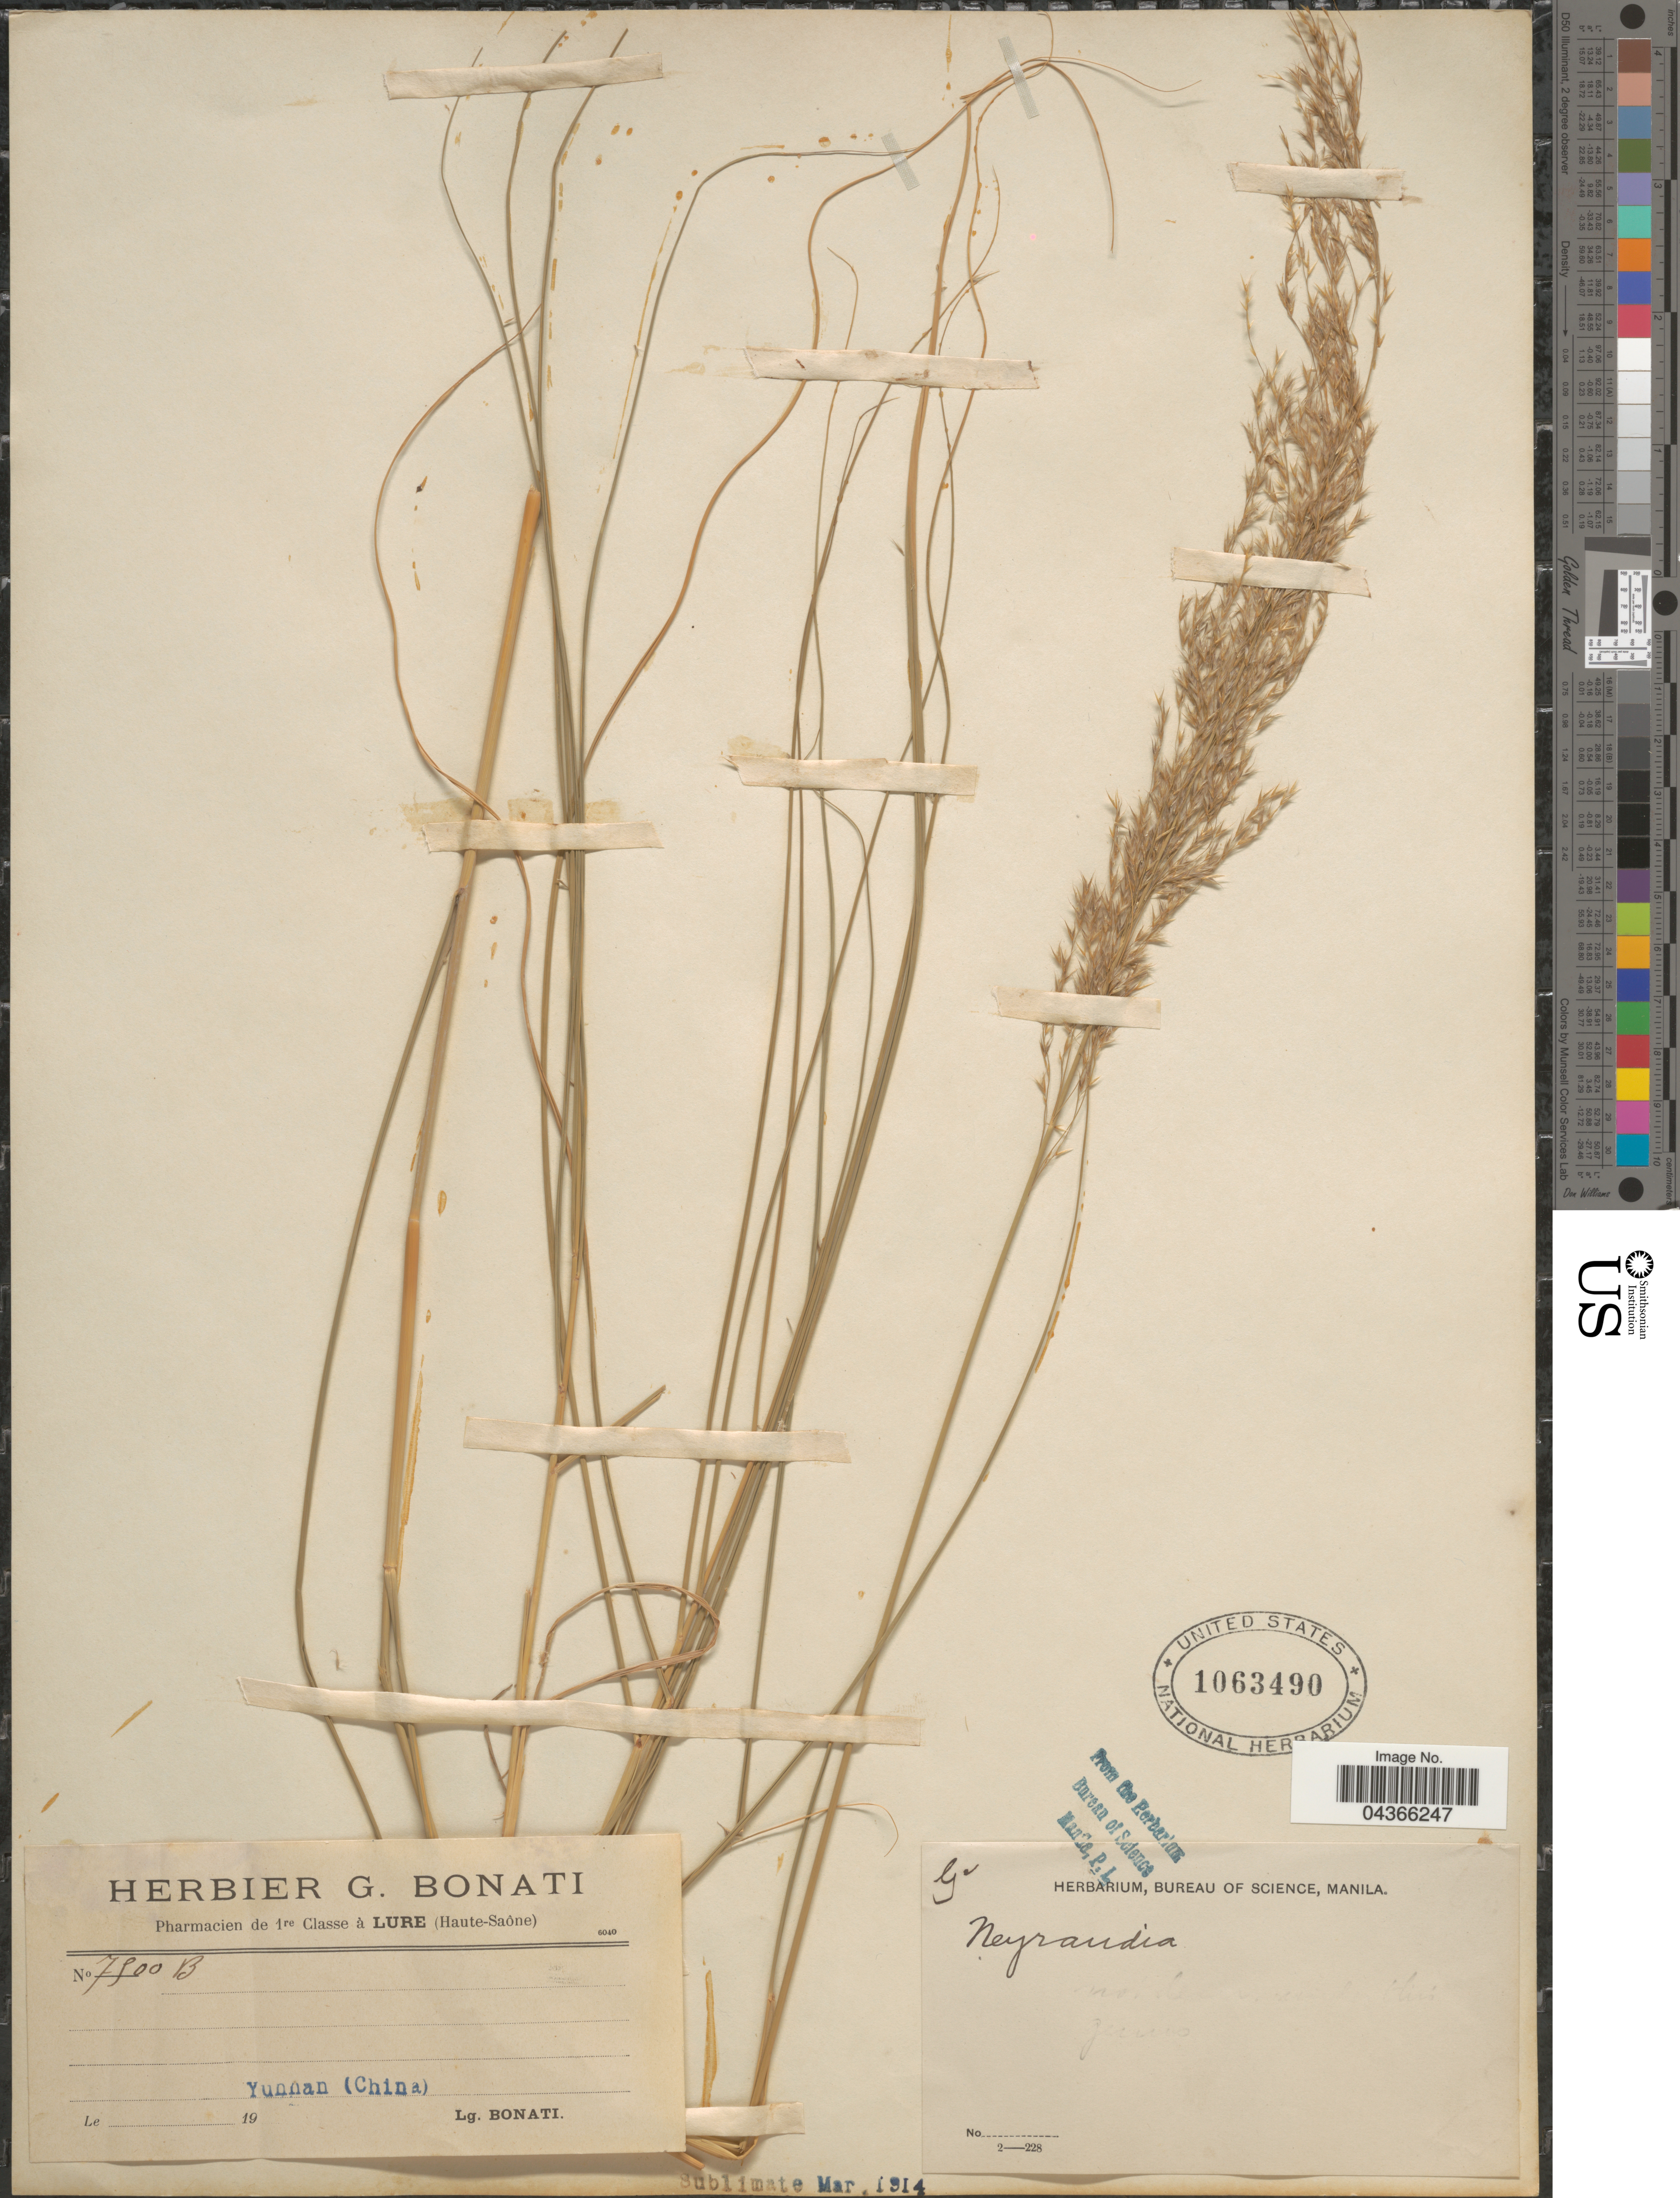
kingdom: Plantae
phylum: Tracheophyta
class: Liliopsida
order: Poales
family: Poaceae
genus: Neyraudia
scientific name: Neyraudia sp.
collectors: G. Bonati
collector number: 7900B*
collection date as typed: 19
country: China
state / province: Yunnan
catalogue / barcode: US 1063490